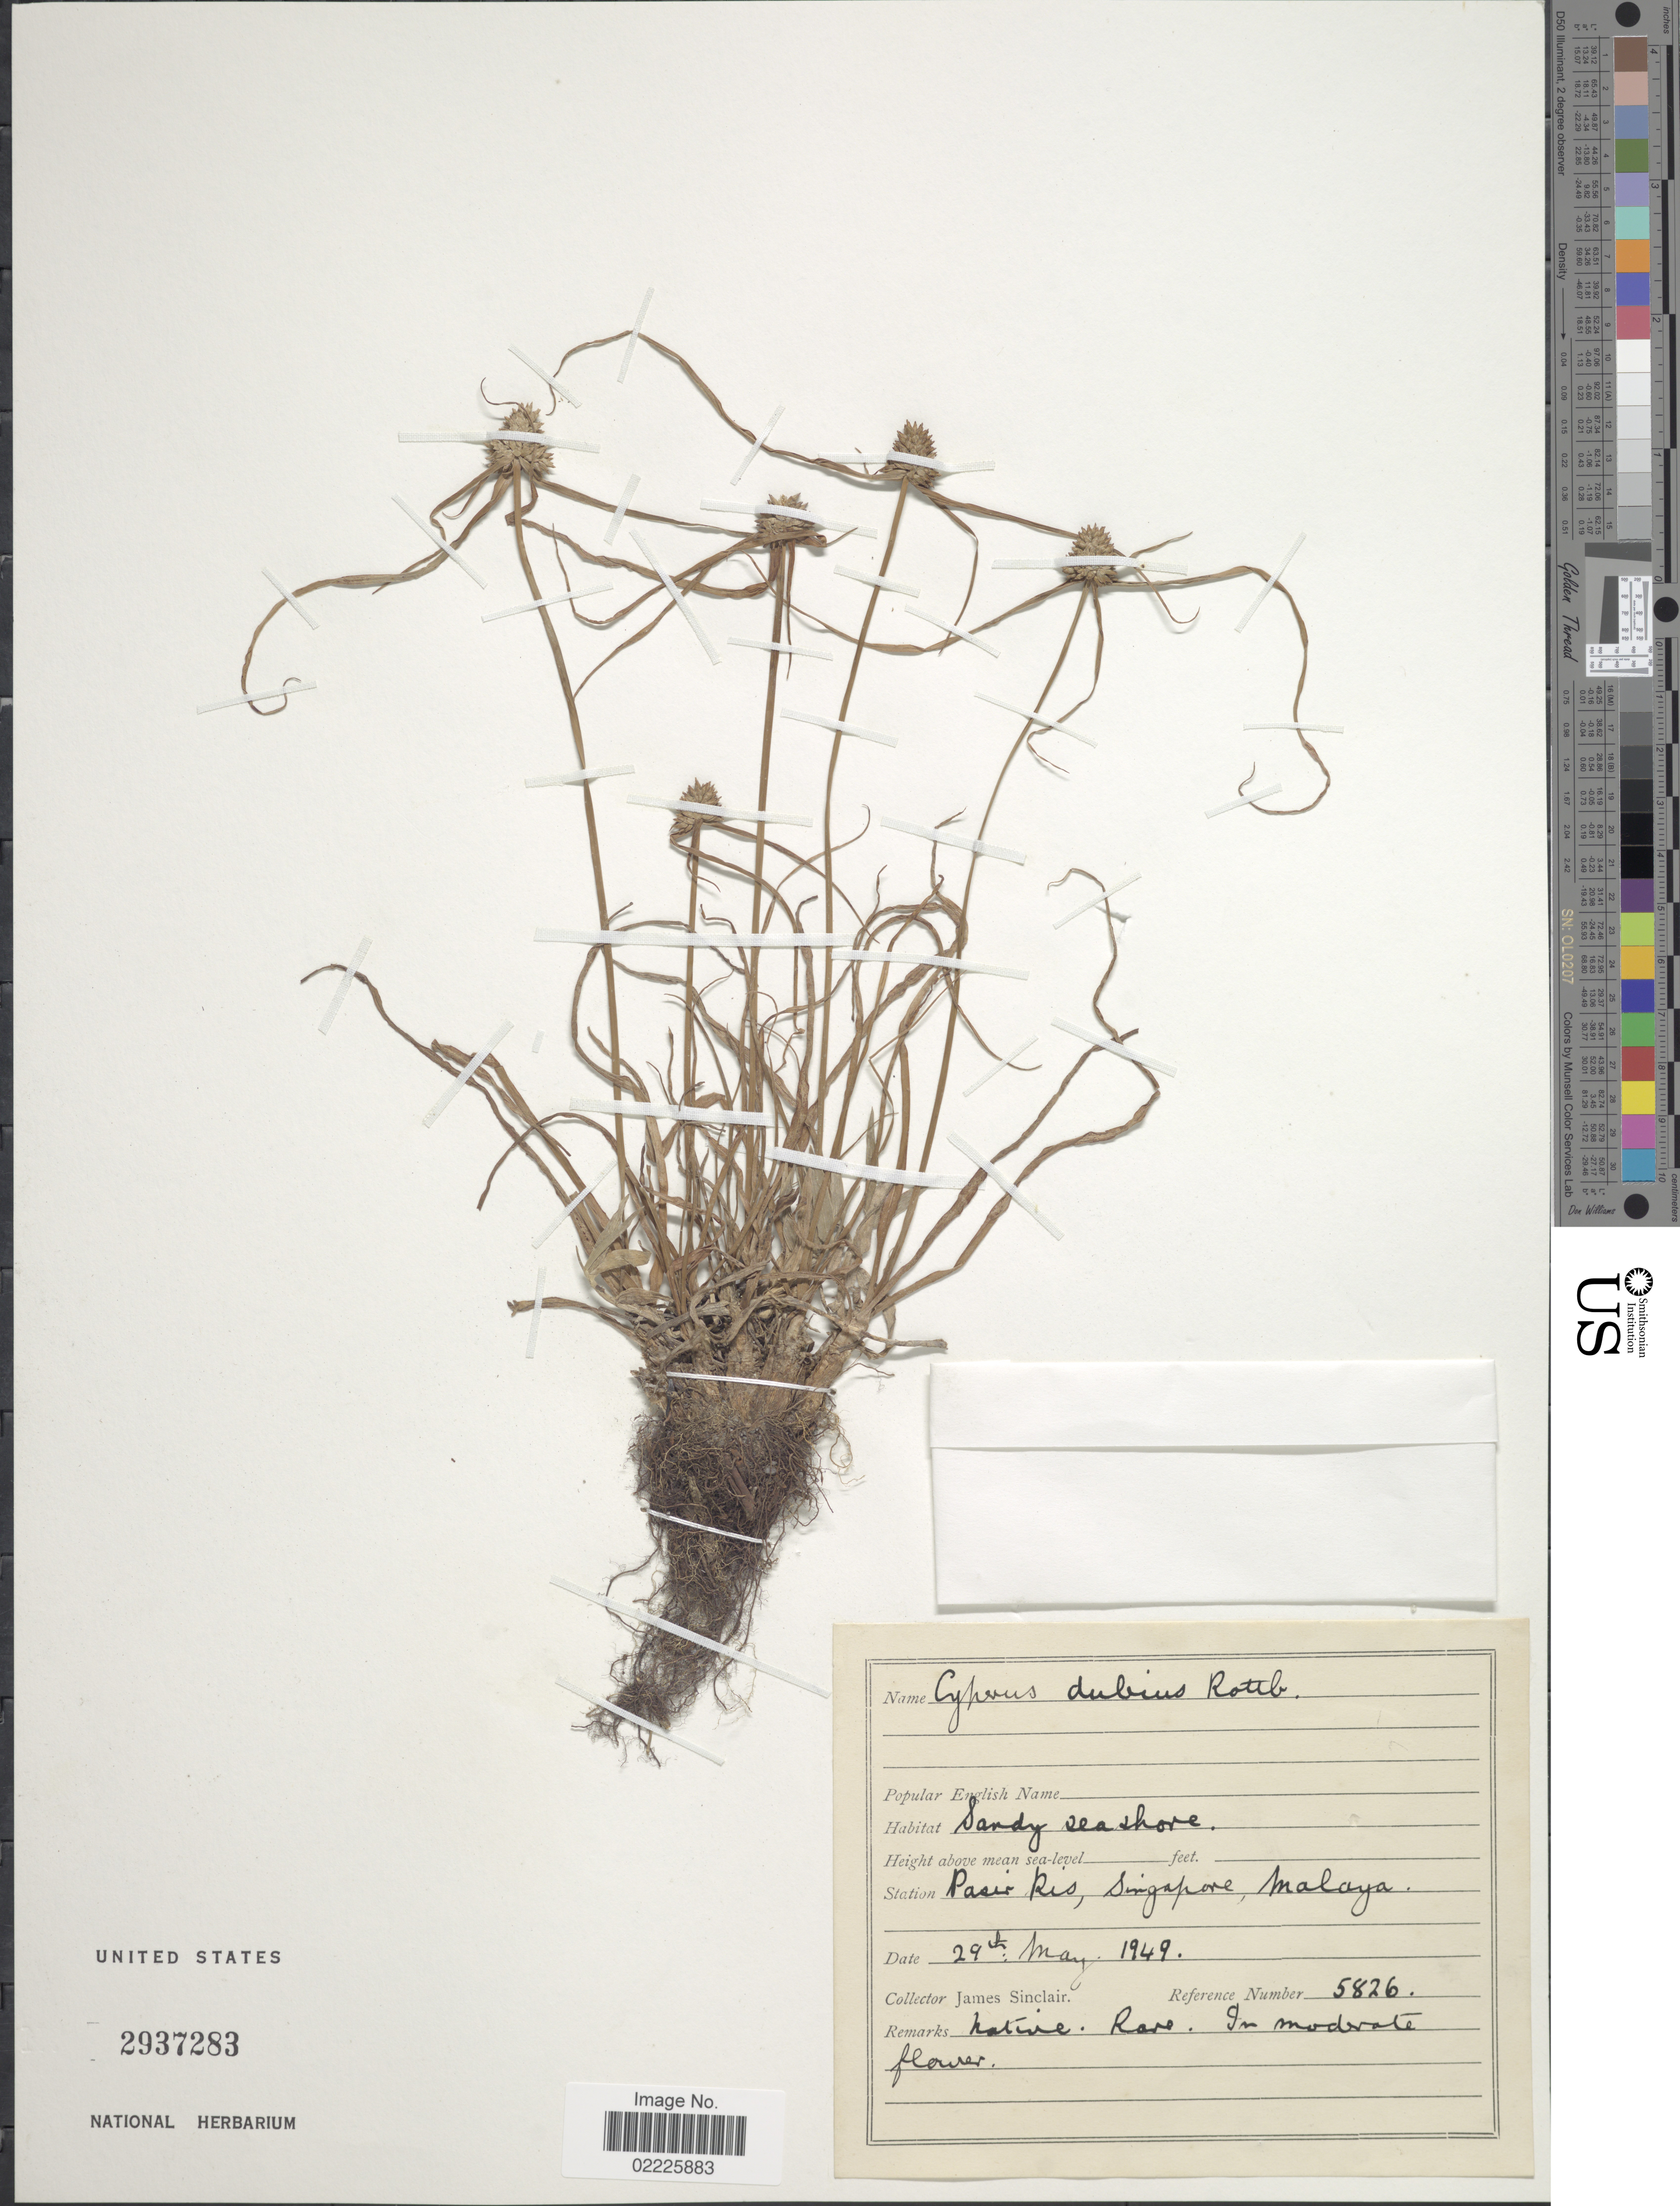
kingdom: Plantae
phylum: Tracheophyta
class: Liliopsida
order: Poales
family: Cyperaceae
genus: Cyperus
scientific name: Cyperus dubius Rottb. var. dubius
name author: Rottb.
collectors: J. Sinclair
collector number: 826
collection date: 1949-05-29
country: Singapore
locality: Pasir Ris, Malaya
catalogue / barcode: US 2937283